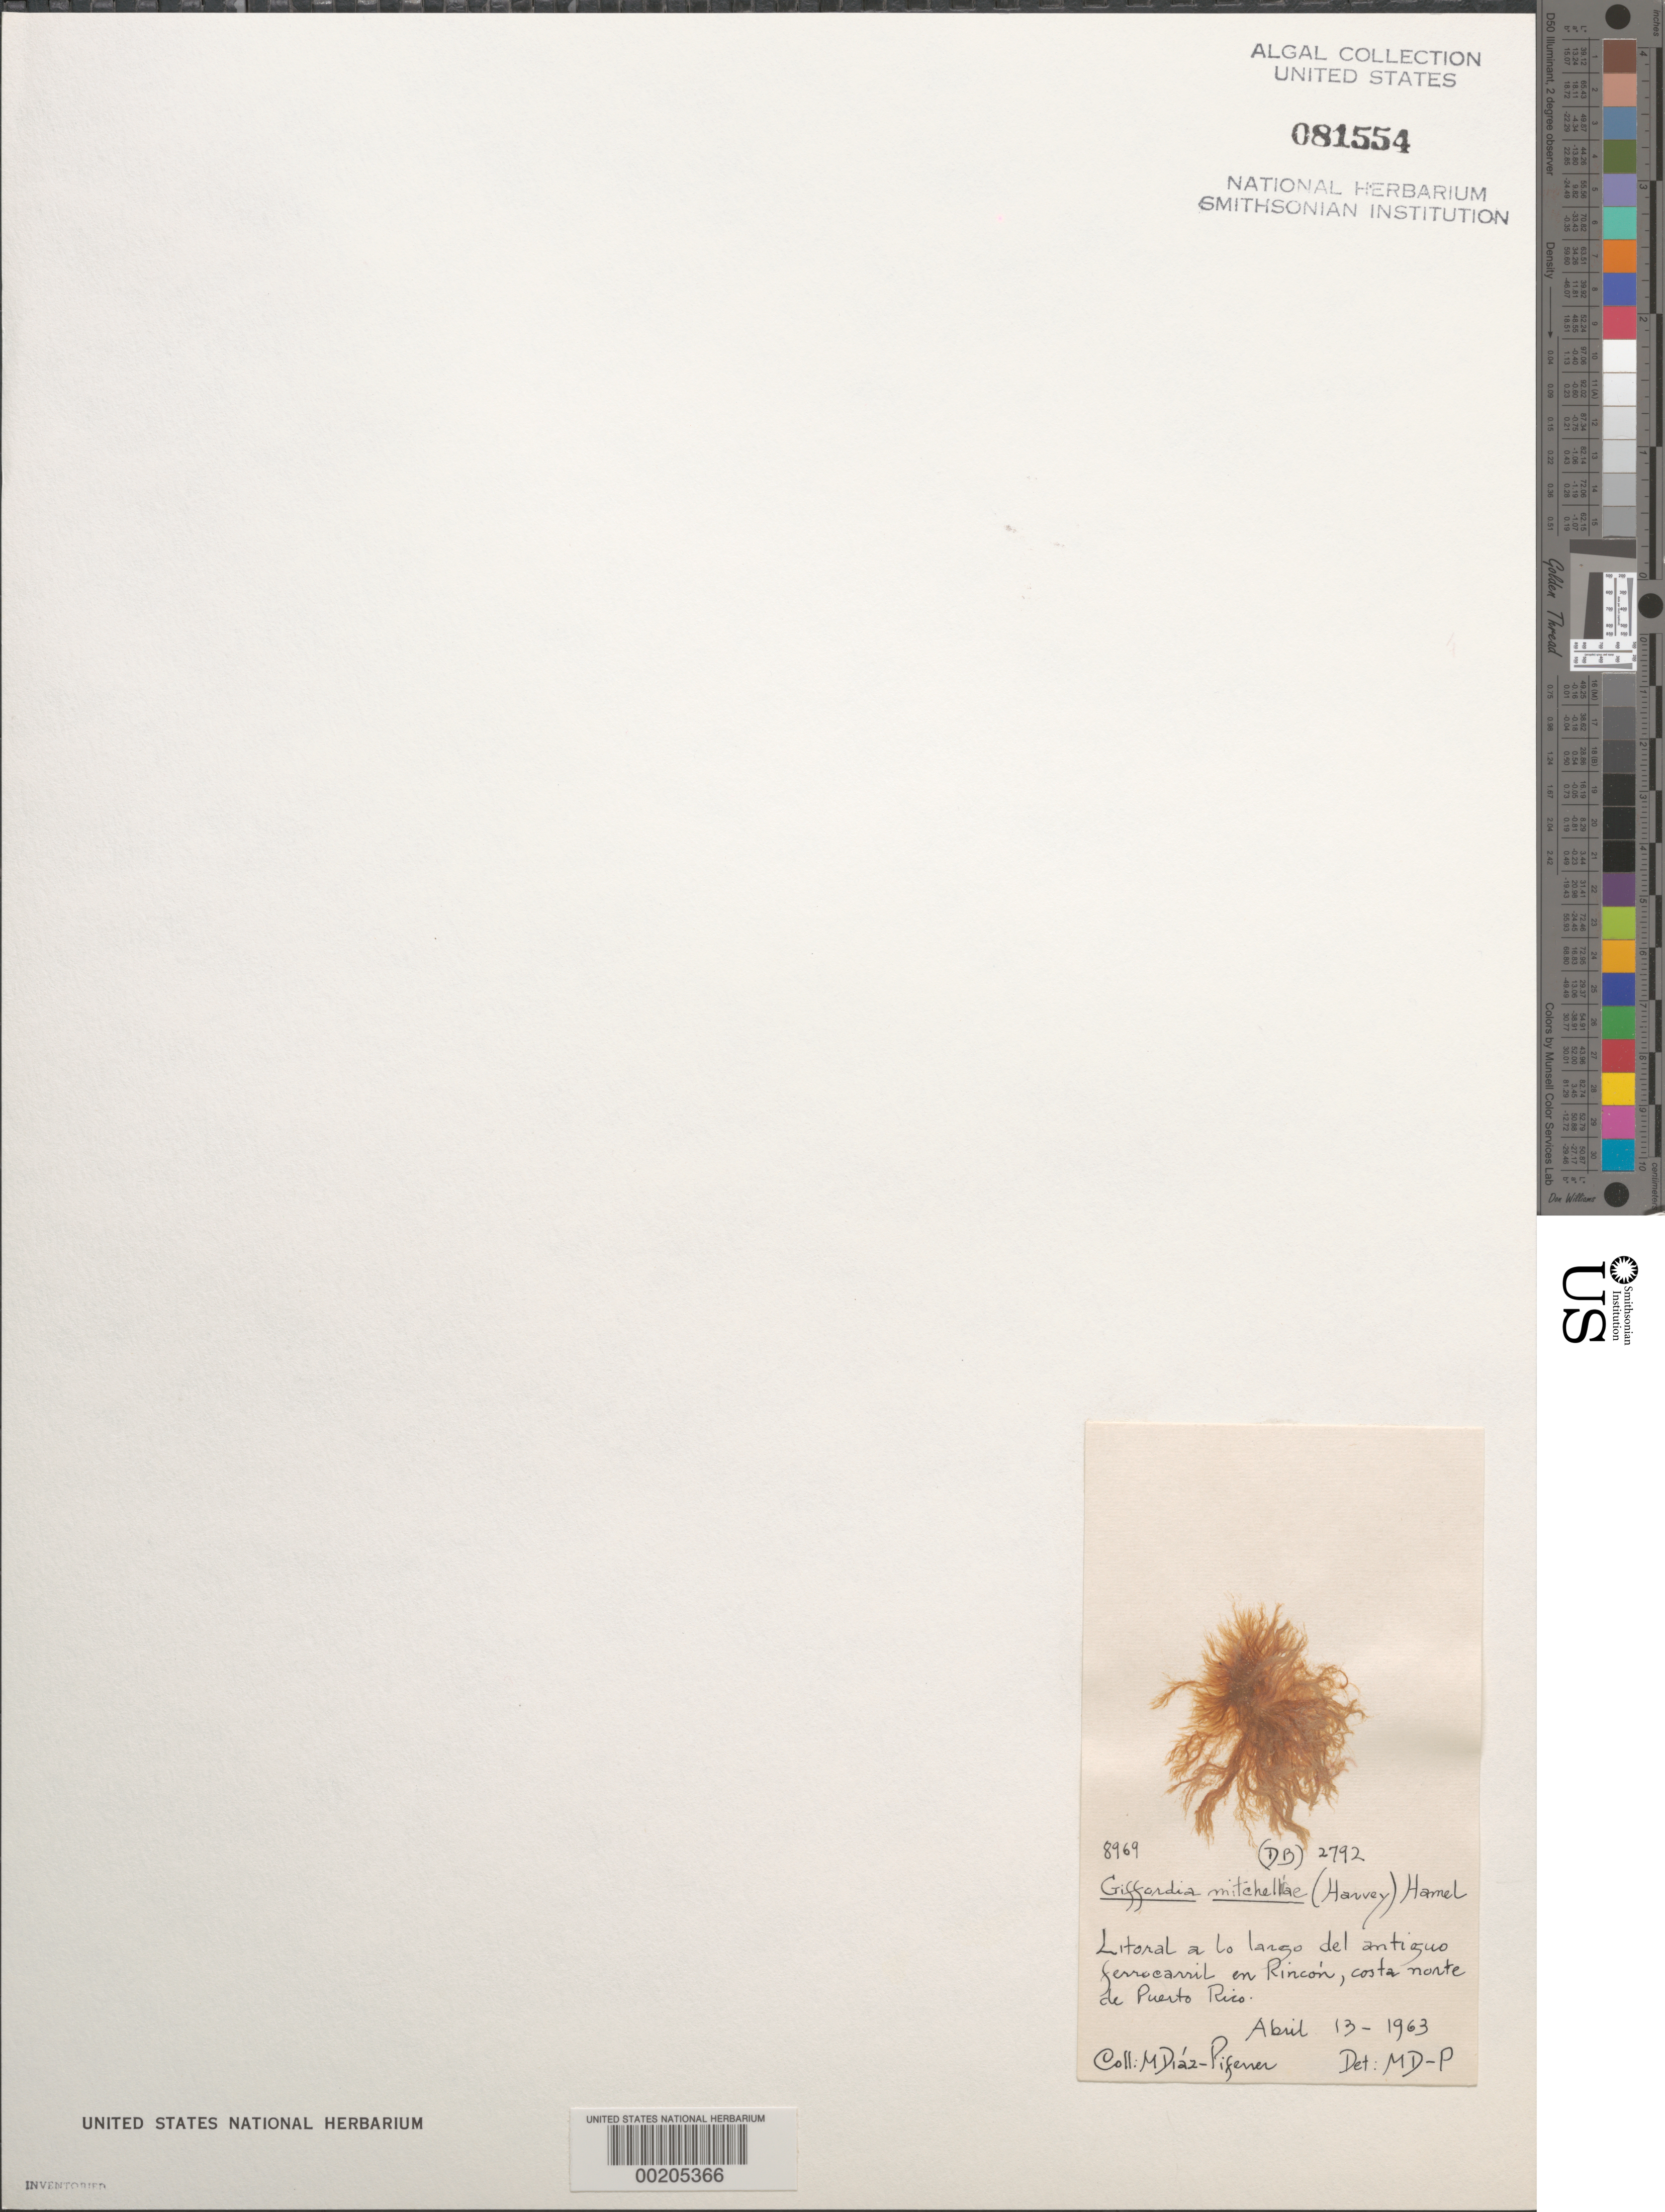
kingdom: Chromista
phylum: Ochrophyta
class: Phaeophyceae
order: Ectocarpales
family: Acinetosporaceae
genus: Feldmannia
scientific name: Feldmannia mitchelliae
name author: (Harv.) H.-S. Kim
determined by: Algae name updating Project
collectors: M. Diaz-Piferrer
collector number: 8969 & DB-2792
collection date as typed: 13 Apr 1963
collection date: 1963-04-13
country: Puerto Rico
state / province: Rincon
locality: Rincon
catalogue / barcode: US 81554